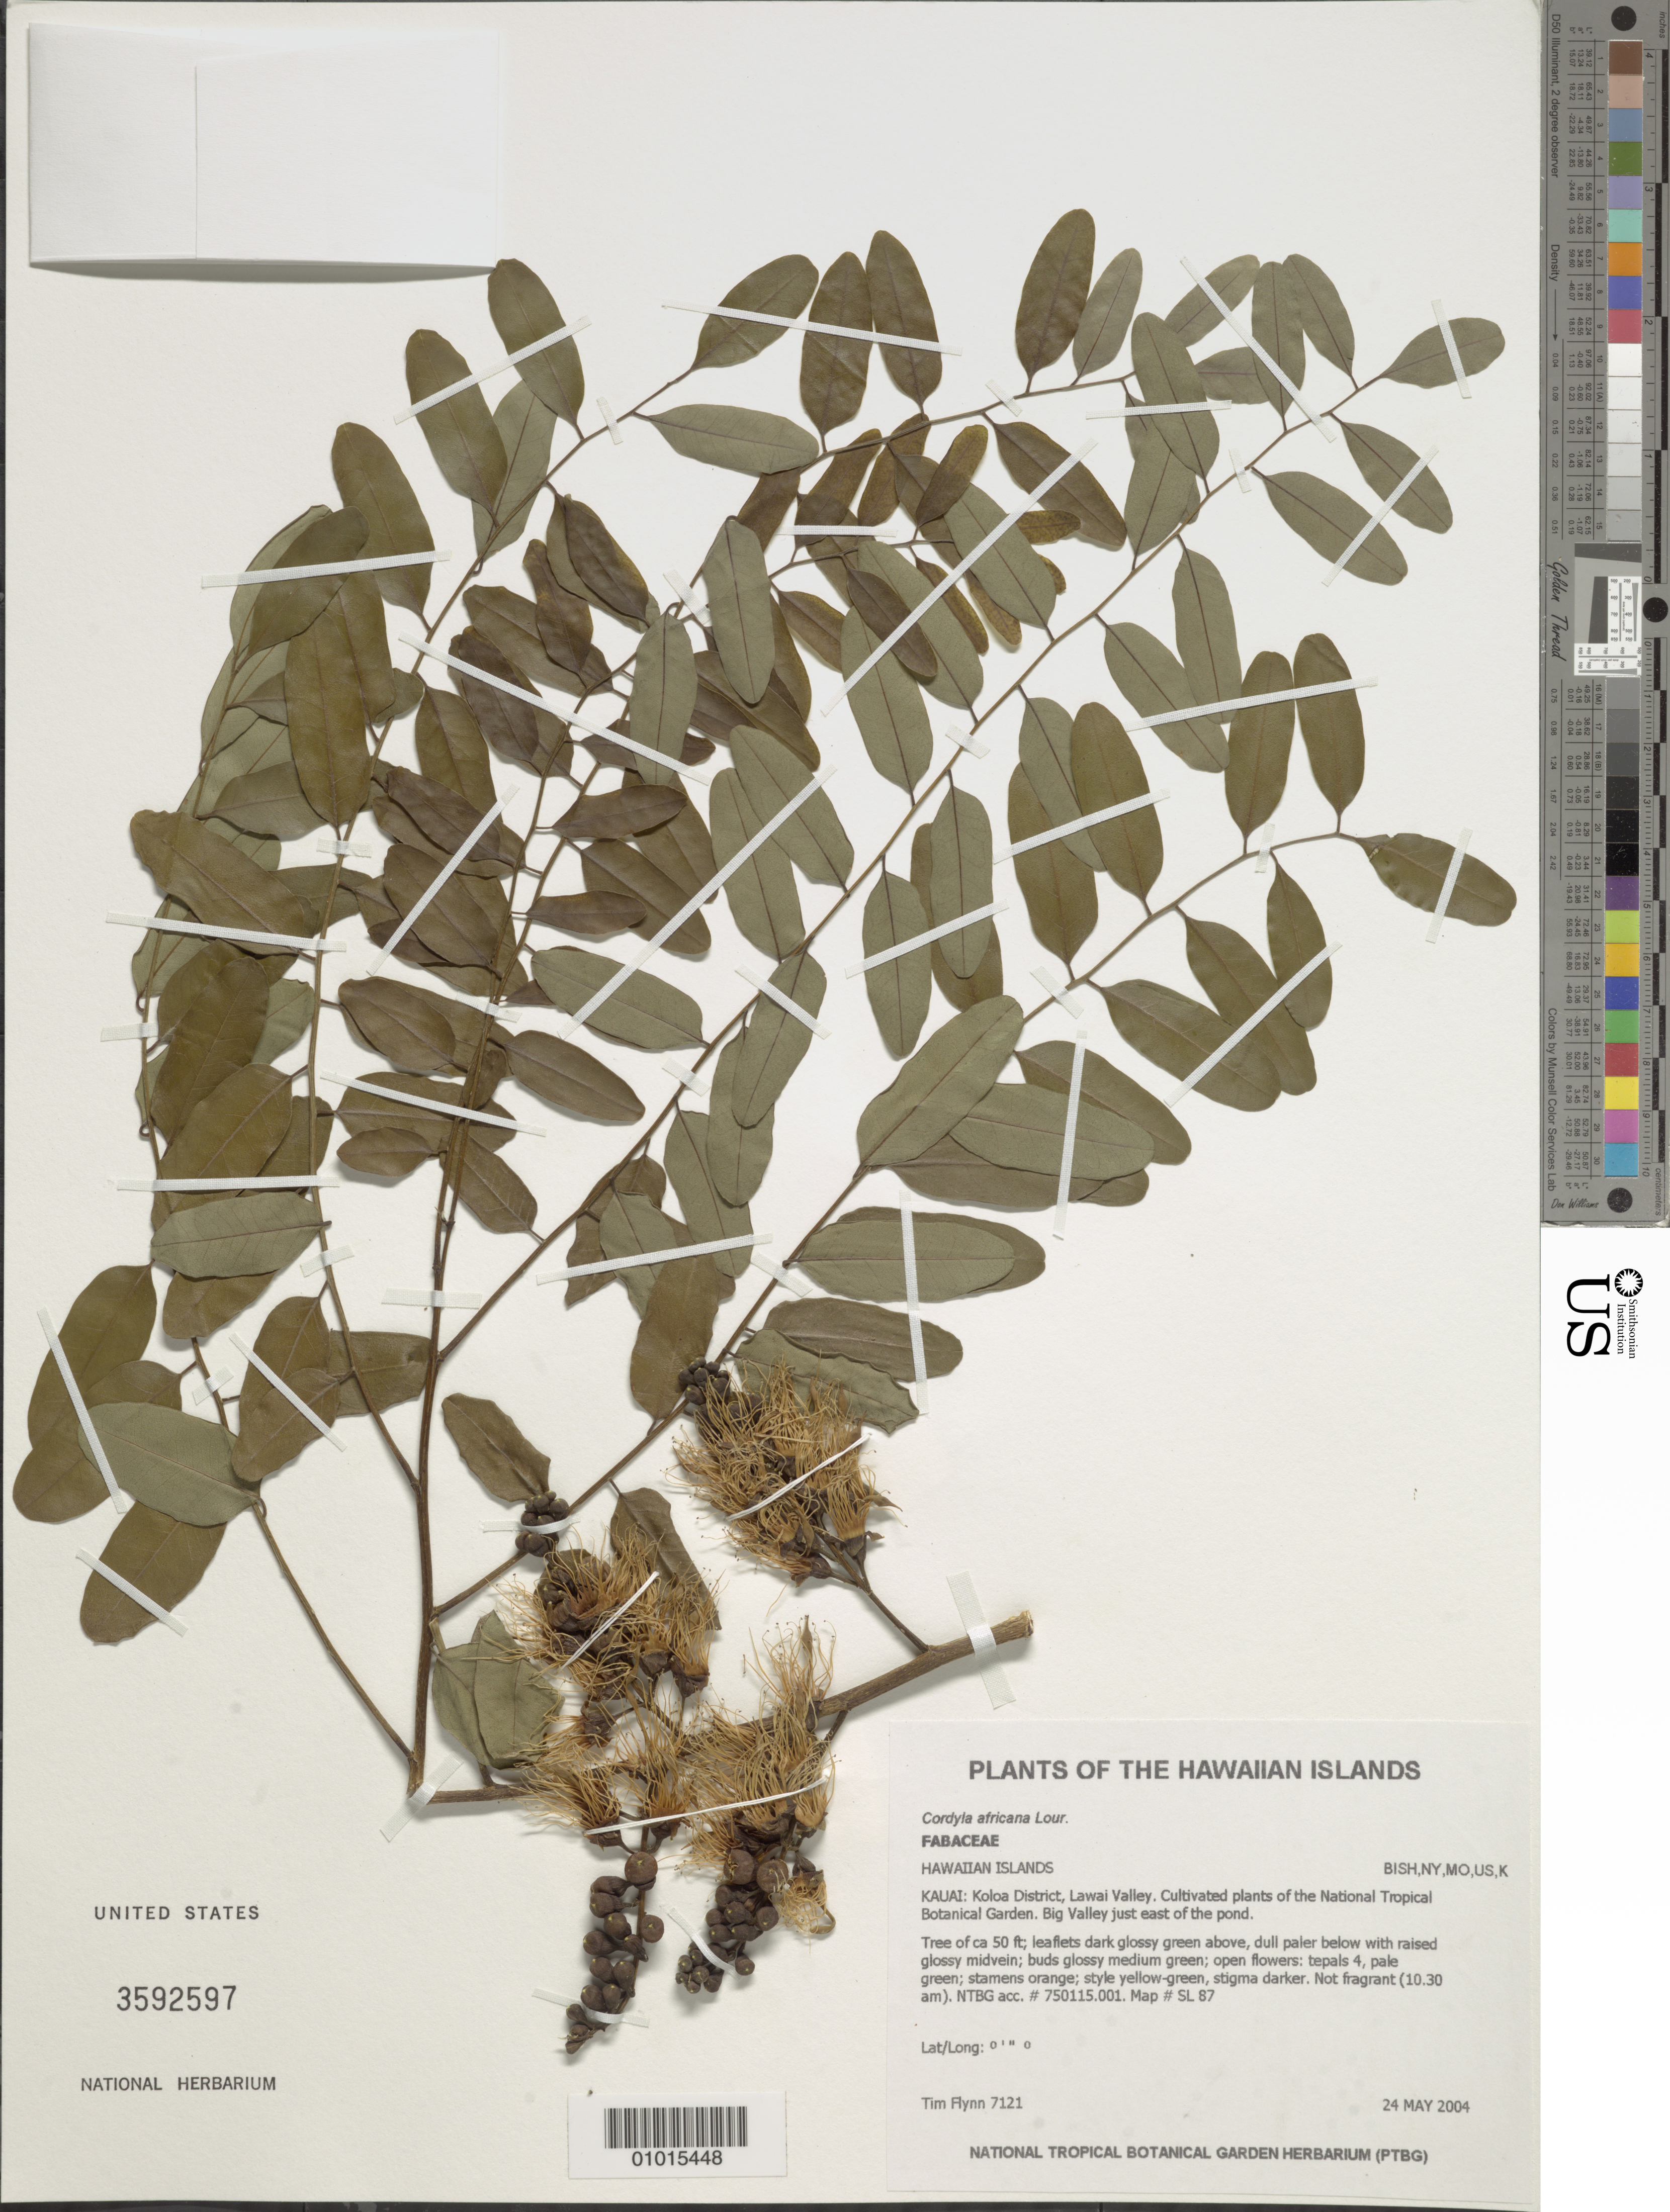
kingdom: Plantae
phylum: Tracheophyta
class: Magnoliopsida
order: Fabales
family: Fabaceae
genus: Cordyla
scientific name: Cordyla africana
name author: Lour.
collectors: T. W. Flynn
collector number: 7121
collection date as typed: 24 May 2004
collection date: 2004-05-24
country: United States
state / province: Hawaii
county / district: Kauai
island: Kaua'i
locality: Lawai Valley. NTBG, big valley just east of the pond.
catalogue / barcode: US 3592597